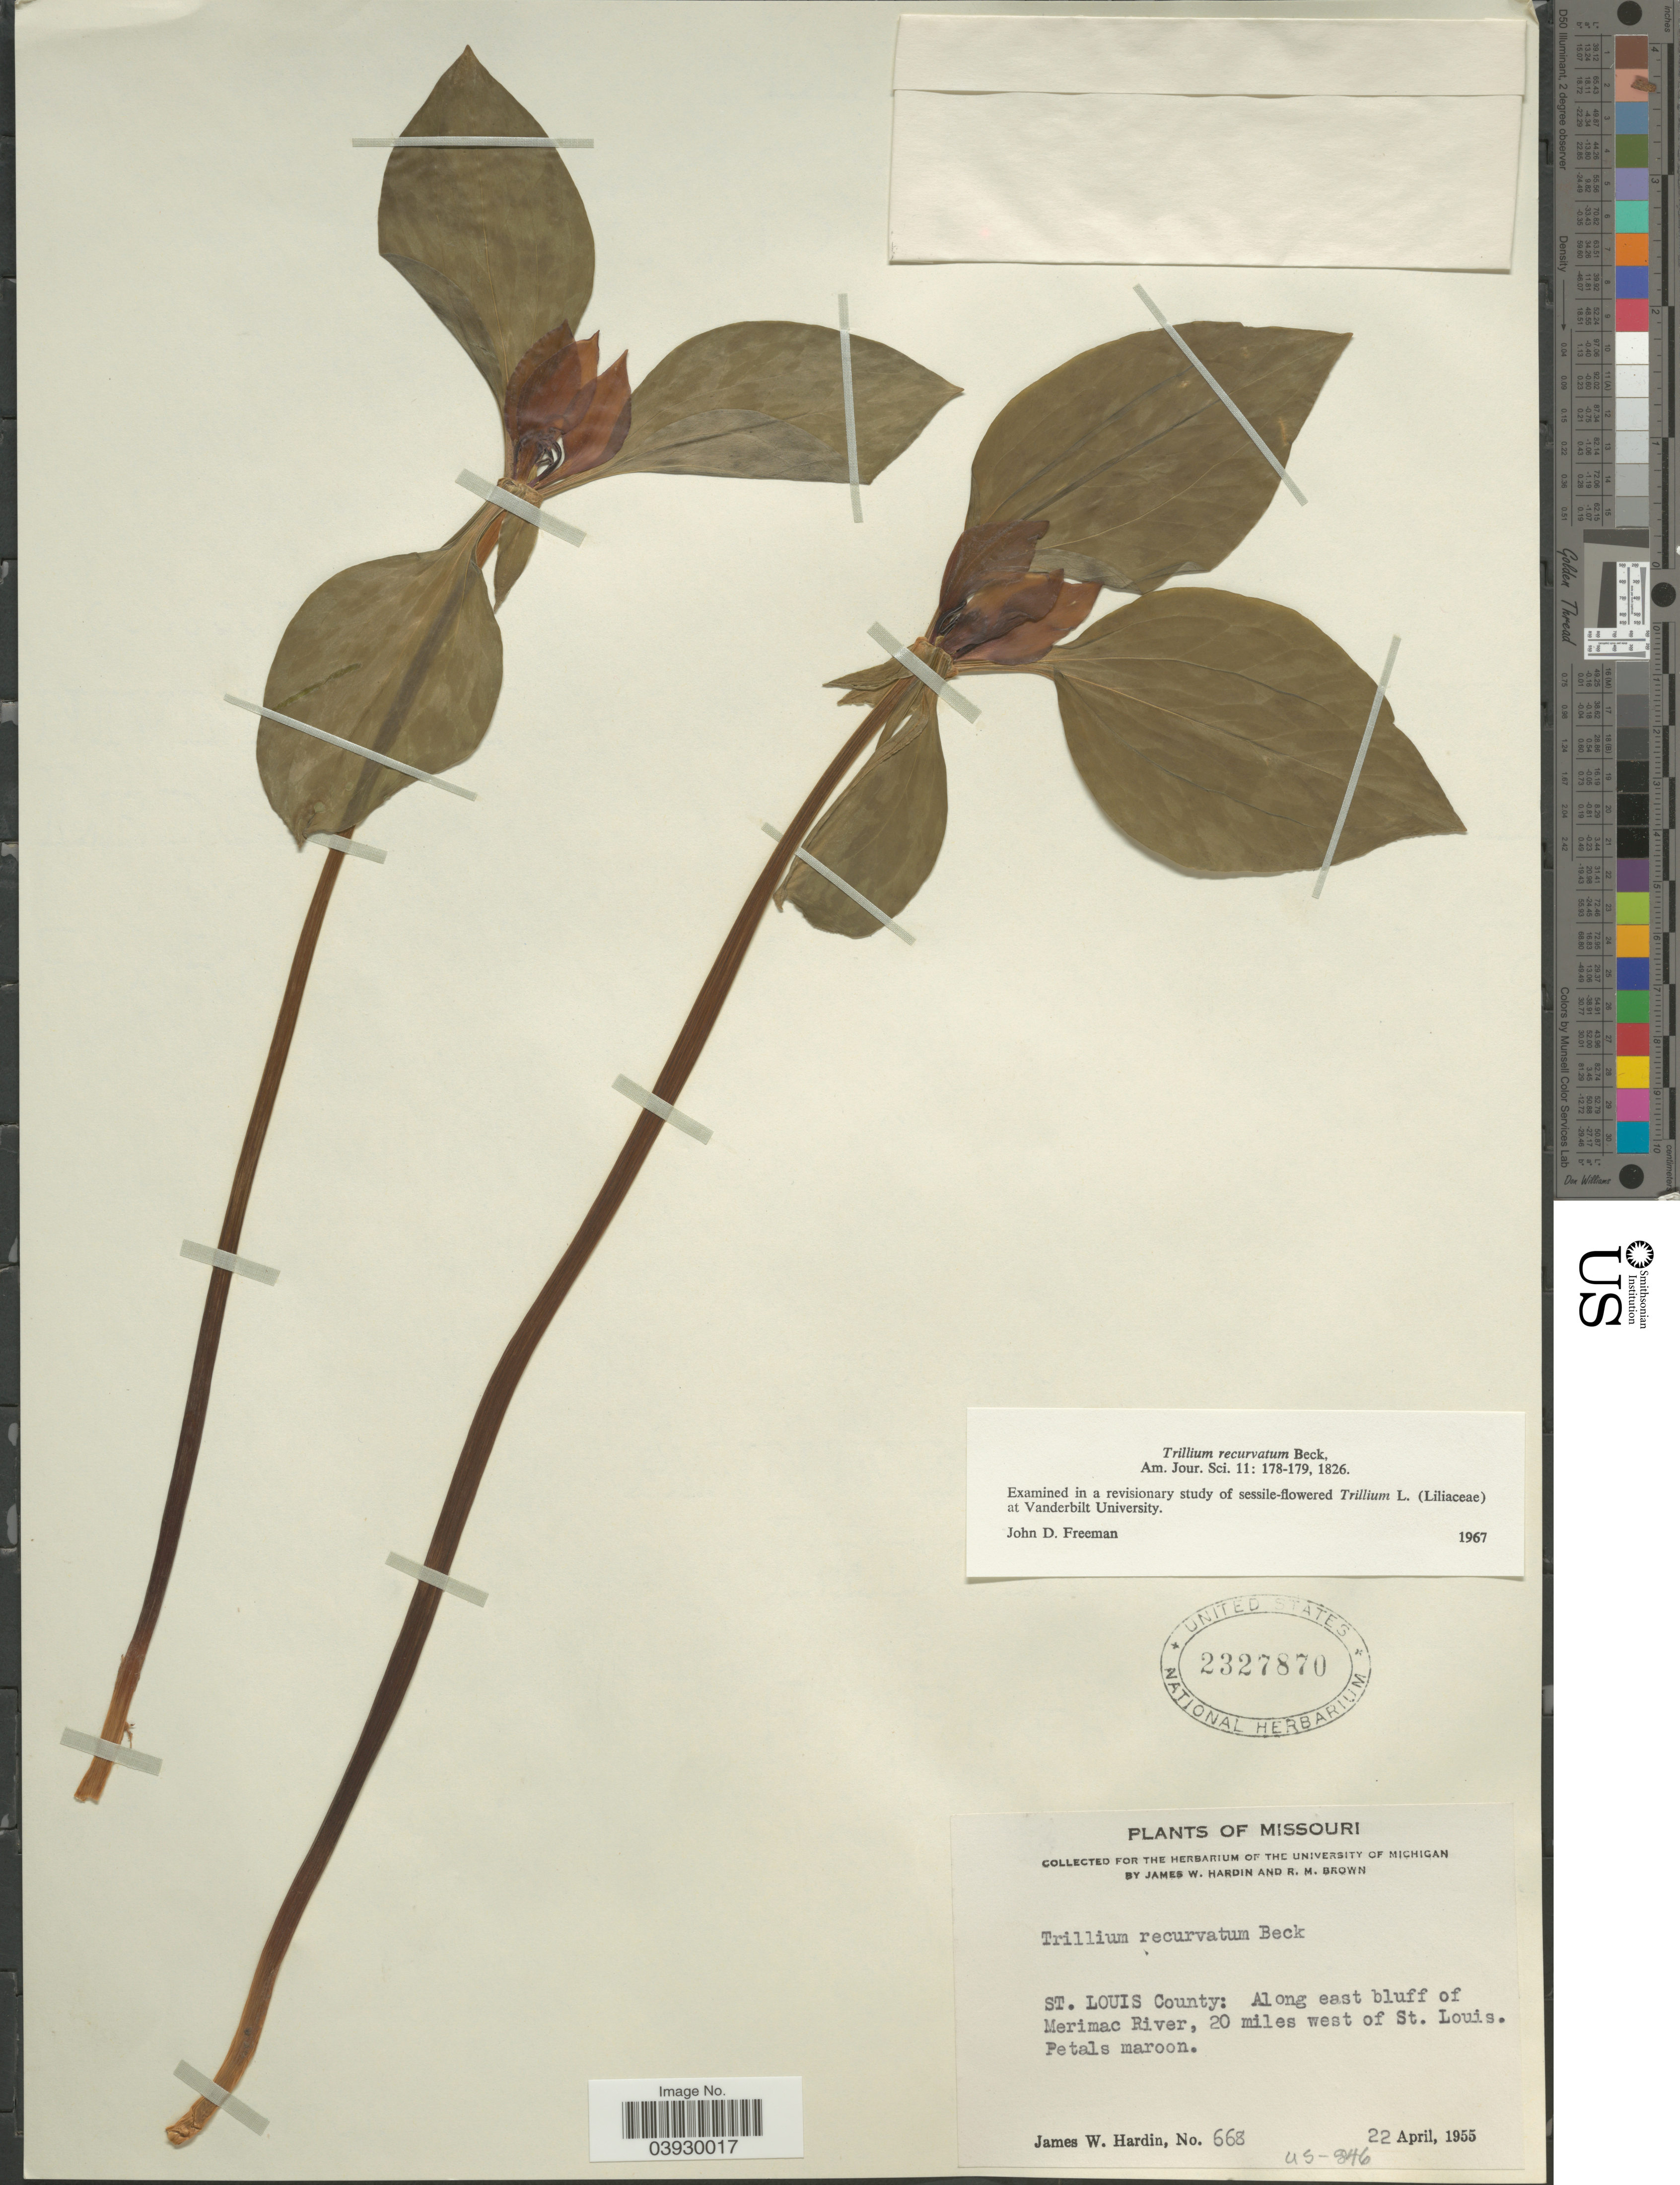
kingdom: Plantae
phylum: Tracheophyta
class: Liliopsida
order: Liliales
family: Melanthiaceae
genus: Trillium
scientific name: Trillium recurvatum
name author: L.C. Beck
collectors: J. W. Hardin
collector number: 668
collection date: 1955-04-22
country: United States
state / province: Missouri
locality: St. Louis County: Along east bluff of Merimac River, 20 miles west of St. Louis.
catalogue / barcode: US 2327870